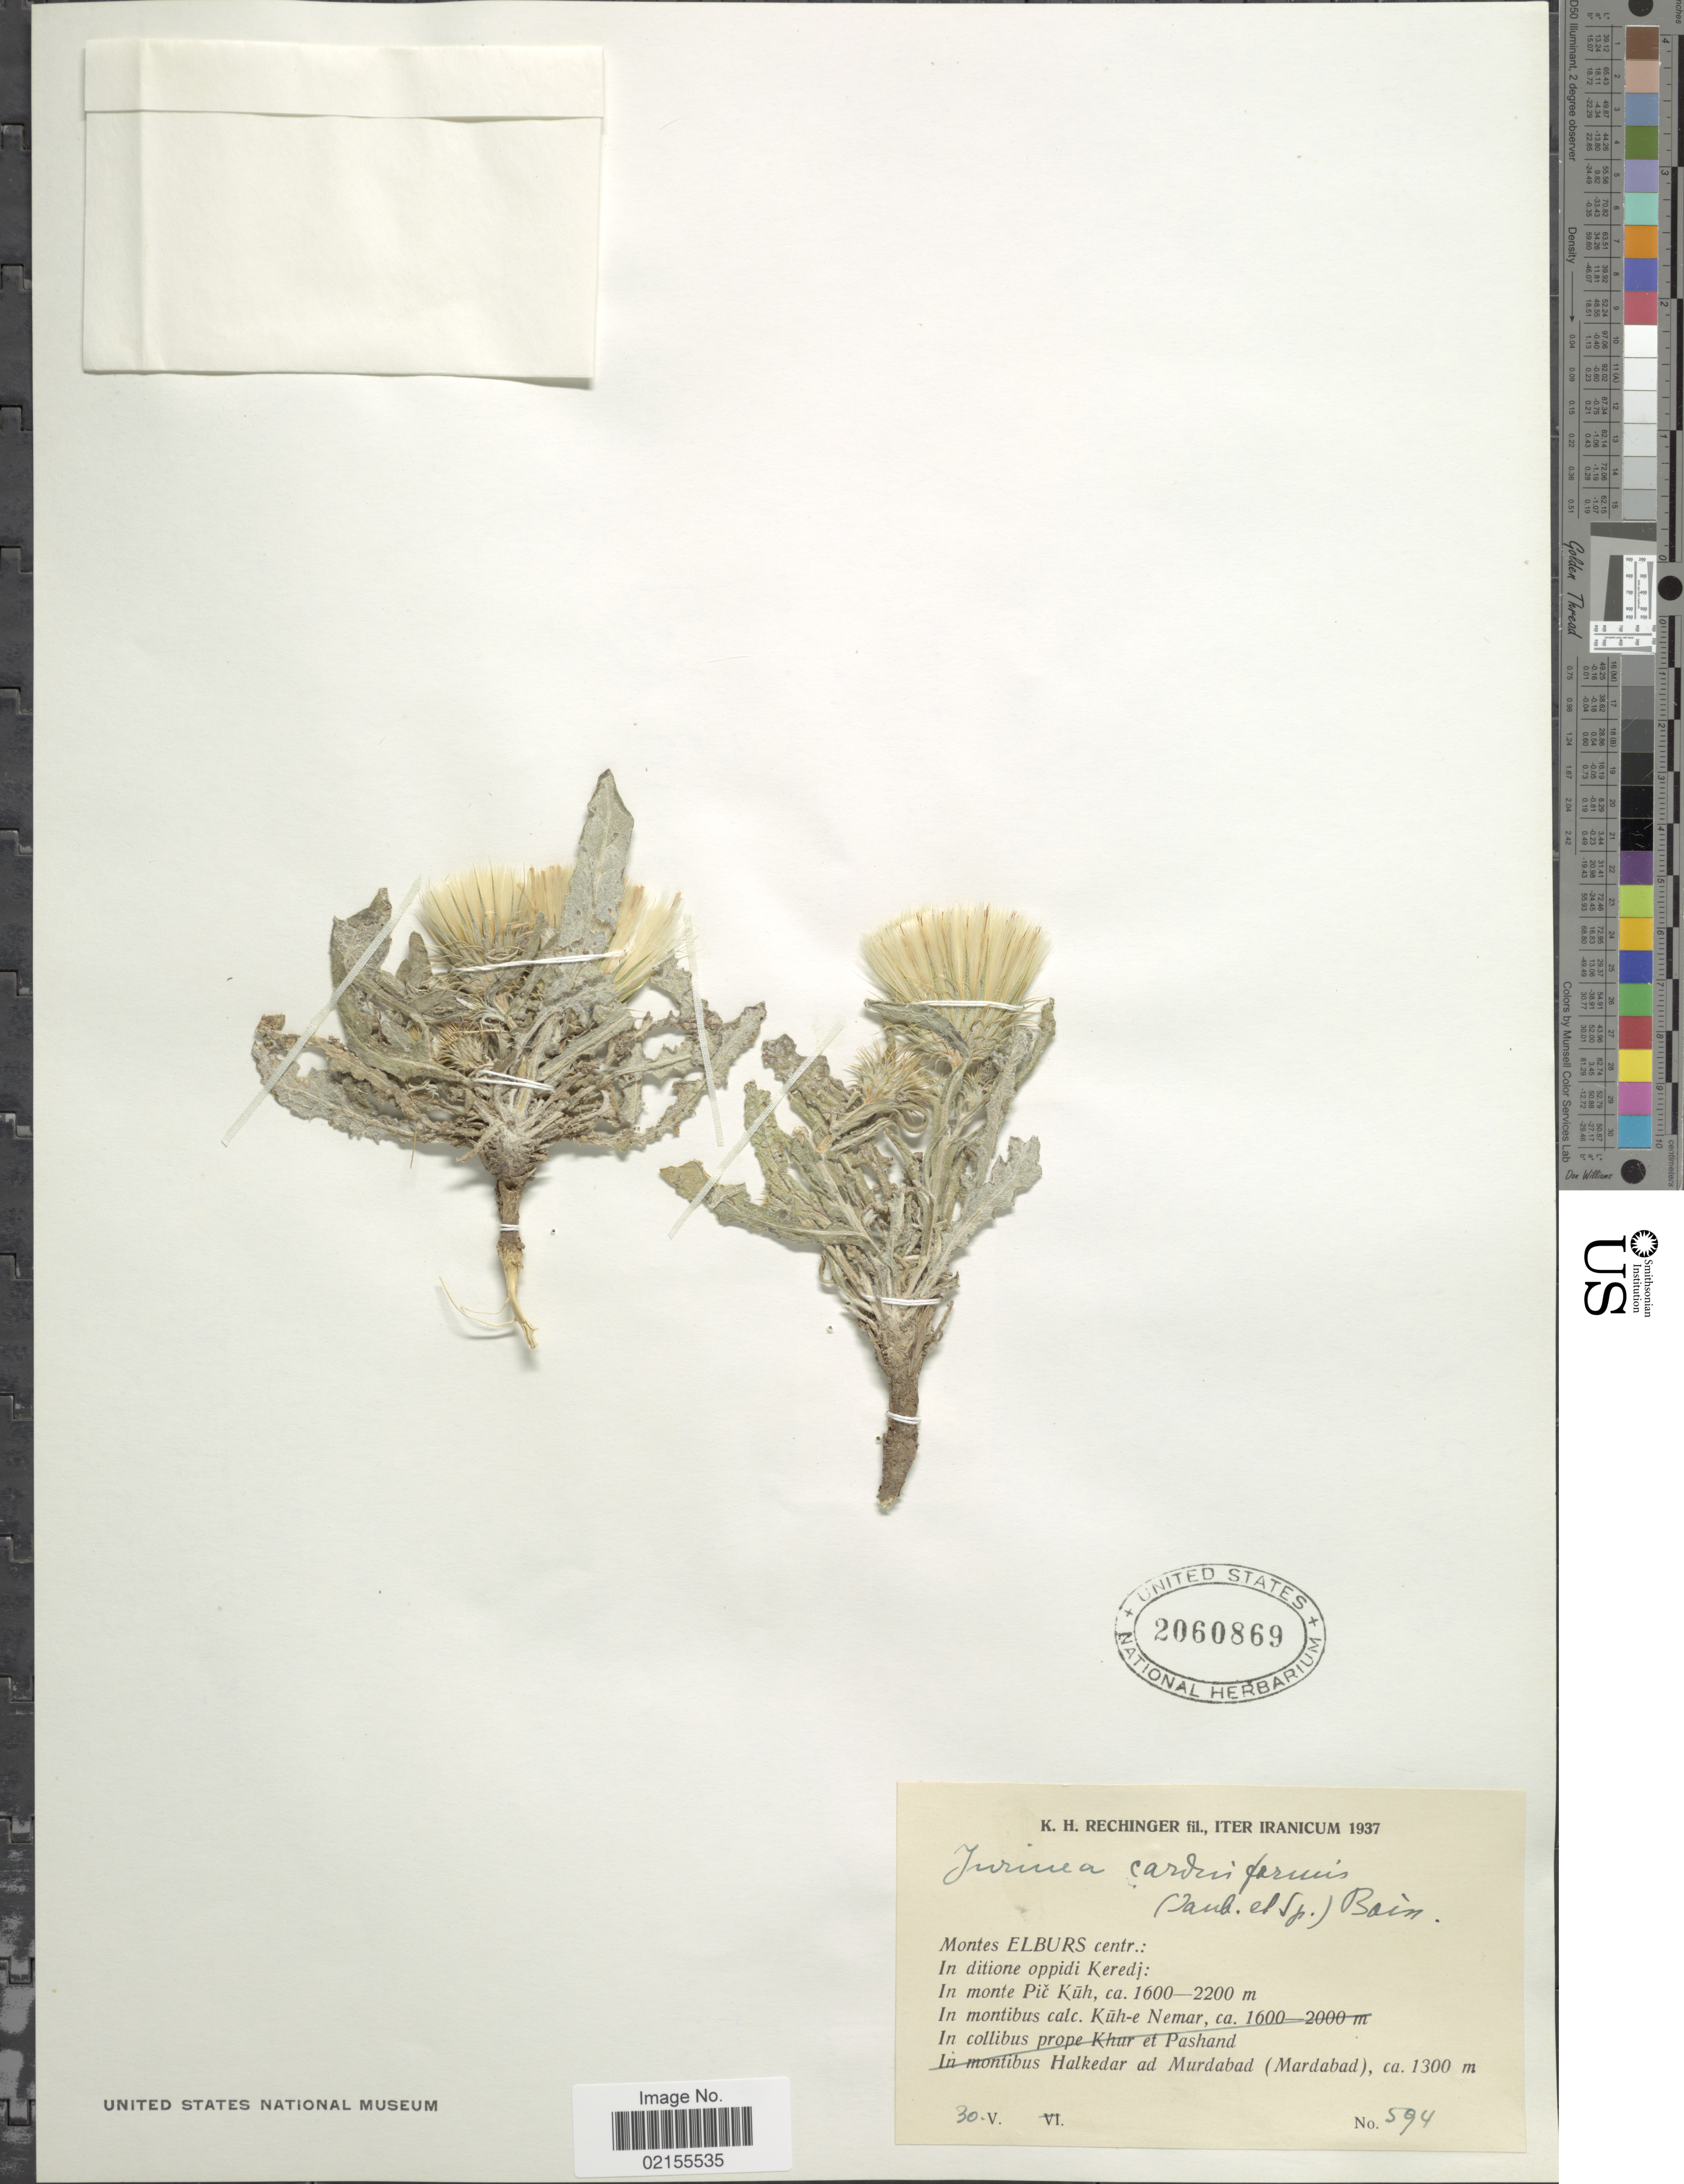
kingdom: Plantae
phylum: Tracheophyta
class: Magnoliopsida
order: Asterales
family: Asteraceae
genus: Jurinea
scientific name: Jurinea carduiformis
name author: (Jaub. & Spach) Boiss.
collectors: K. H. Rechinger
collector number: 594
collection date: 1937-05-30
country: Iran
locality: Montes Elburs centr., ditione oppidi Keredj, monte Pic Kuh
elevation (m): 1600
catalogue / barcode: US 2060869